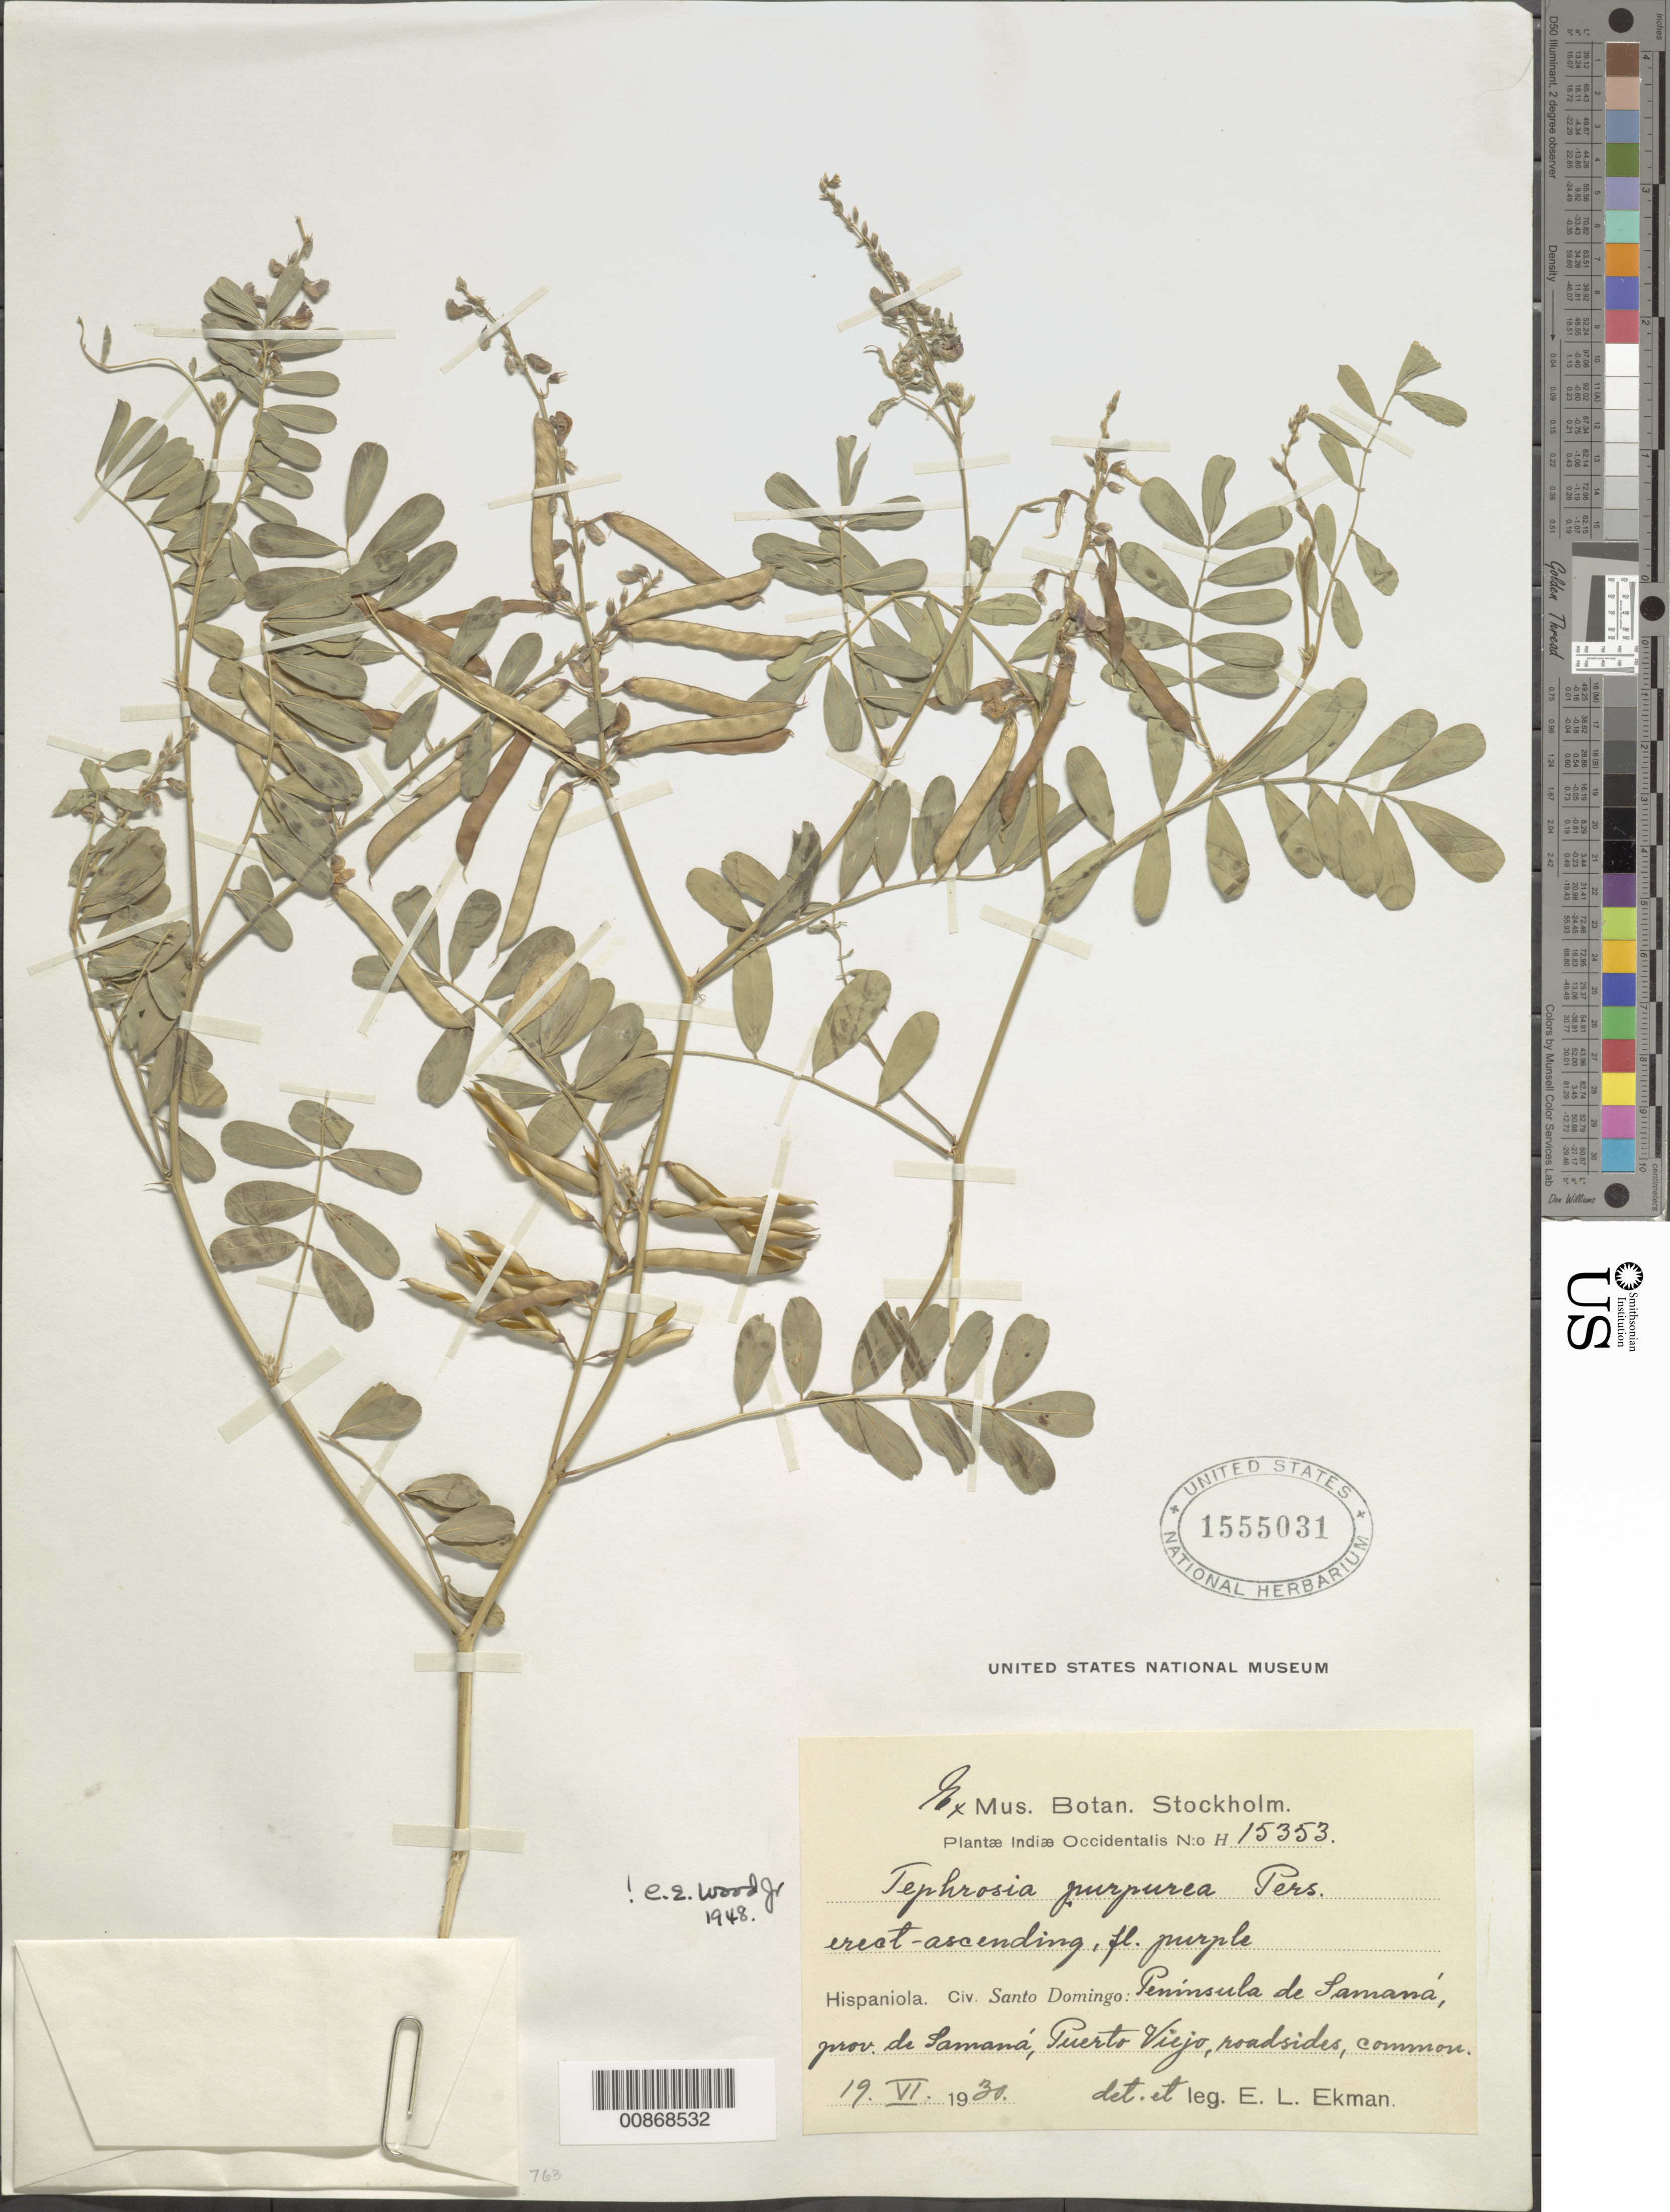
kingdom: Plantae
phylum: Tracheophyta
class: Magnoliopsida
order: Fabales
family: Fabaceae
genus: Tephrosia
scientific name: Tephrosia purpurea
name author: (L.) Pers.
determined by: Wood, C. E., Jr.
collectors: E. L. Ekman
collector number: H 15353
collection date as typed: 19 Jun 1930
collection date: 1930-06-19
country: Dominican Republic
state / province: Samana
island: Hispaniola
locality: Península de Samaná, Puerto Viejo.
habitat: Roadsides.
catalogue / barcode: US 1555031